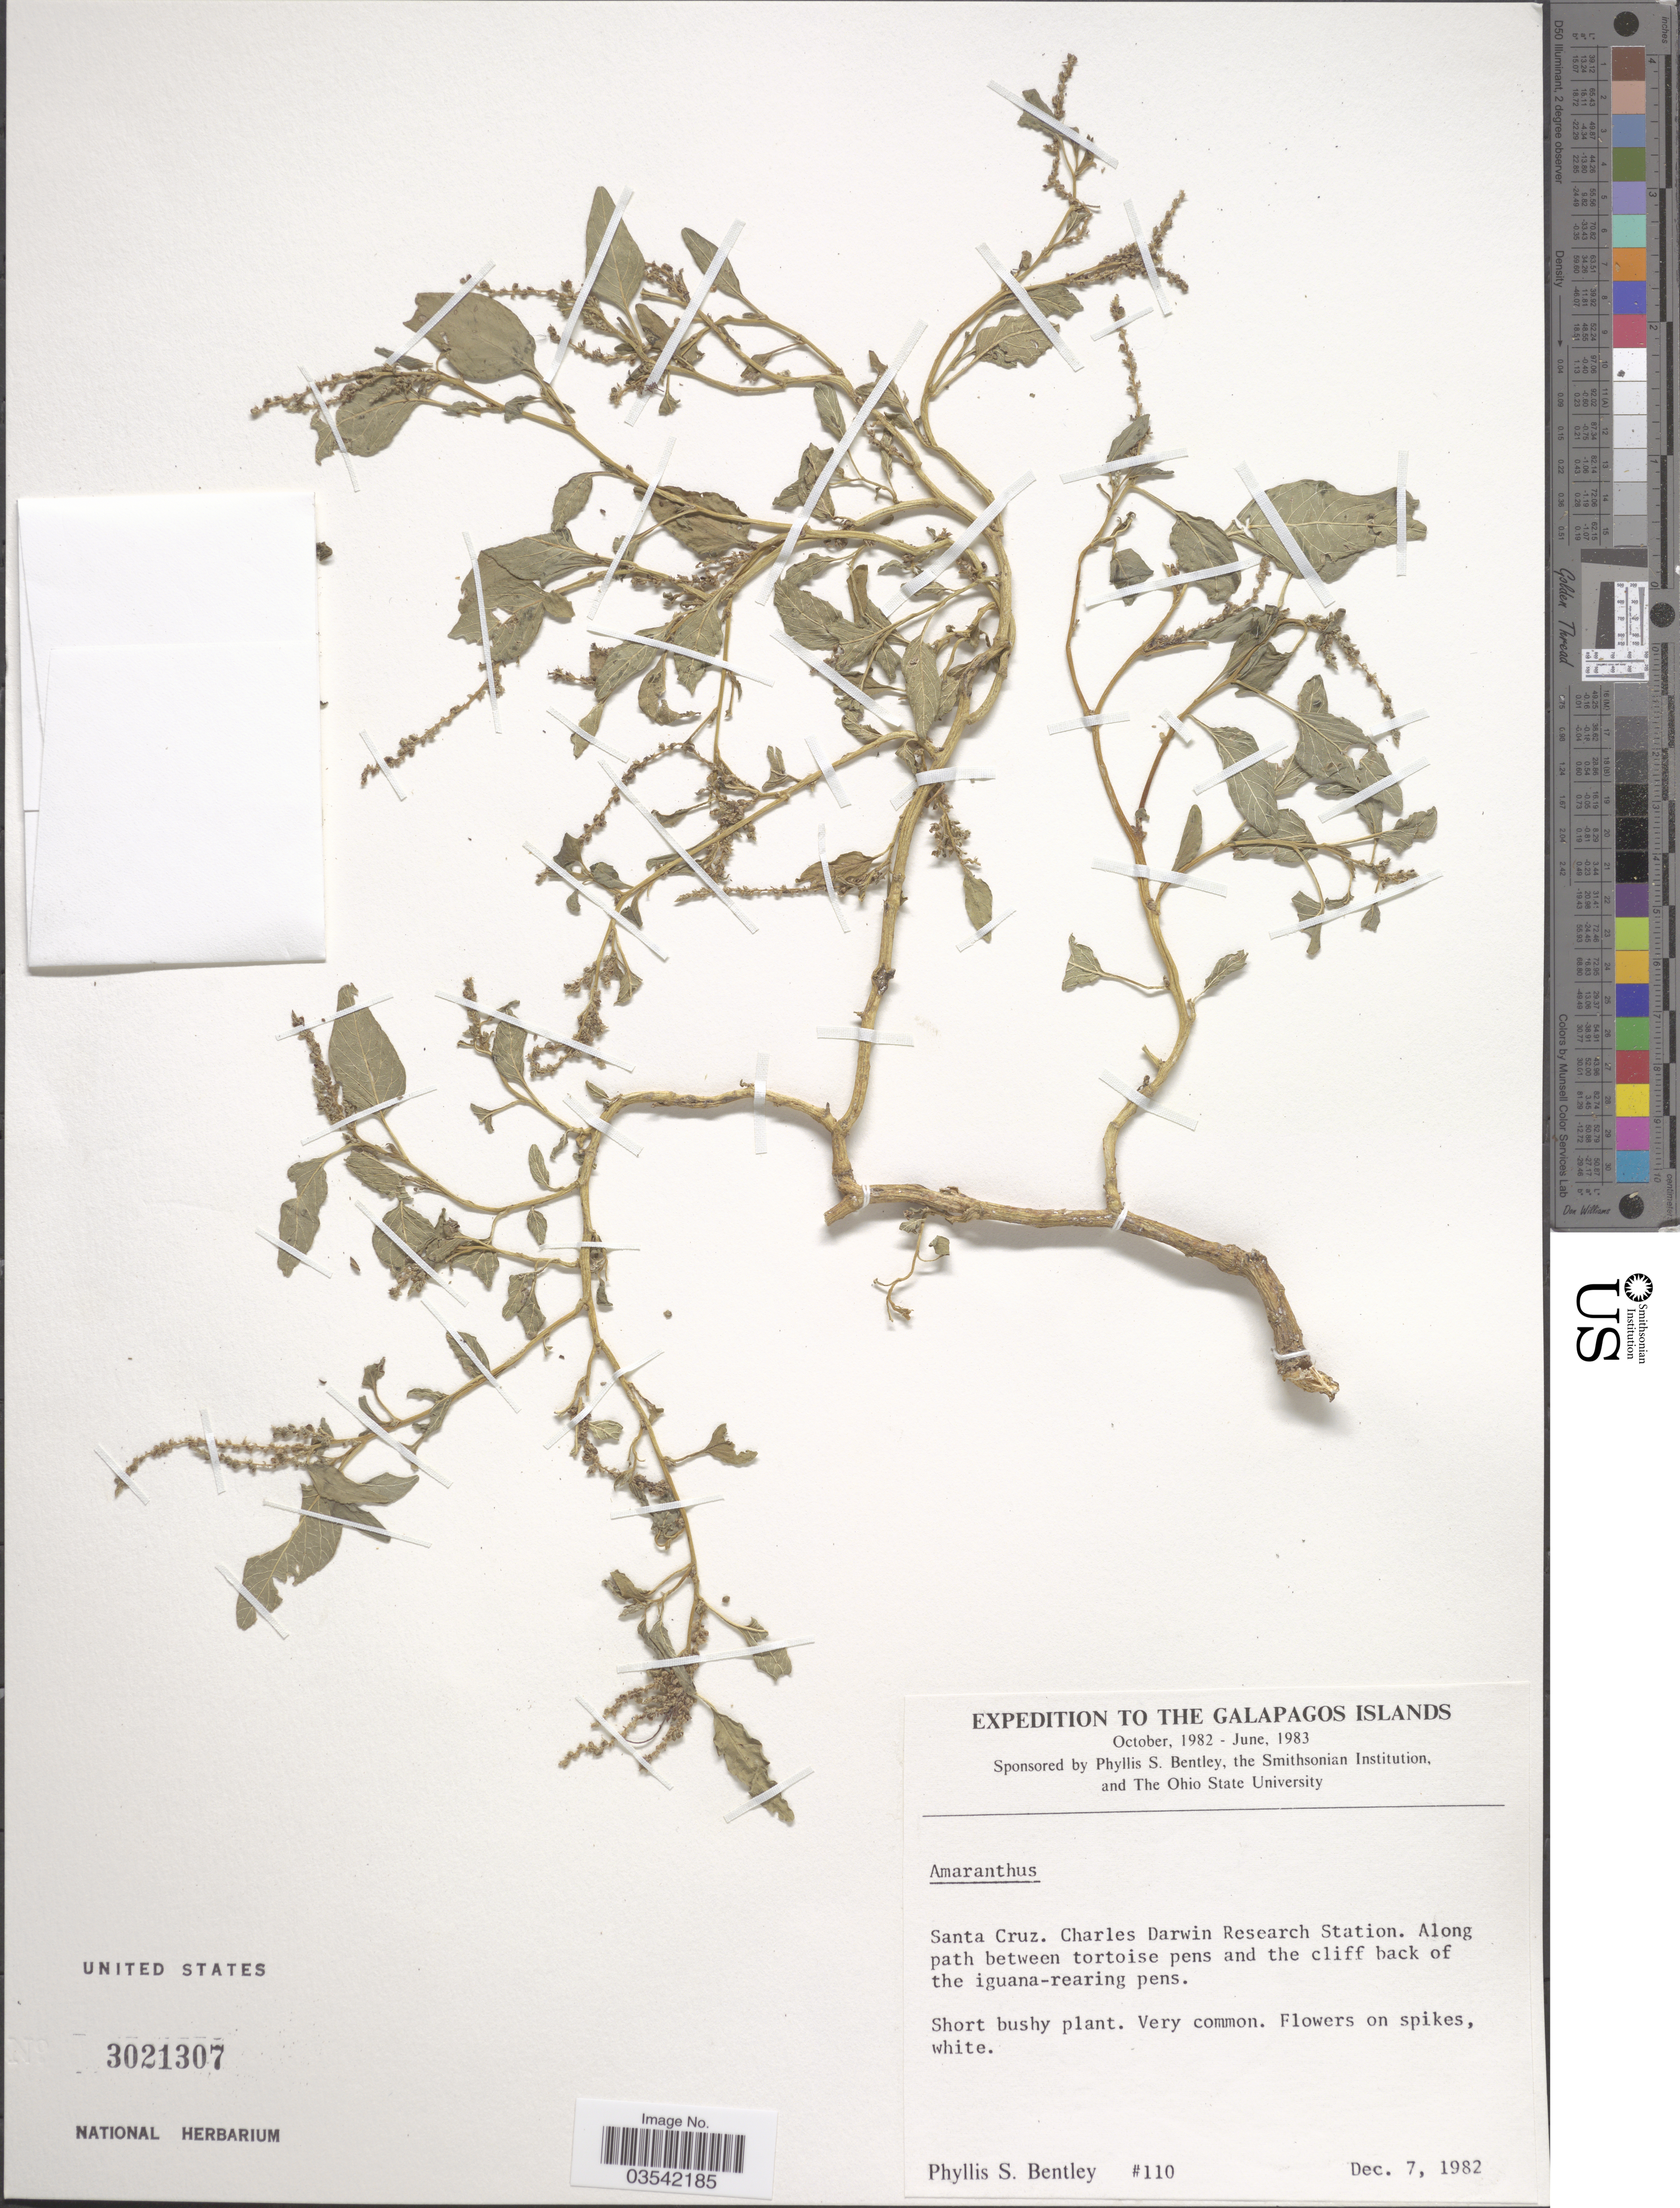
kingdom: Plantae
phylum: Tracheophyta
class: Magnoliopsida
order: Caryophyllales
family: Amaranthaceae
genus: Amaranthus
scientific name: Amaranthus sp.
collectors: P. S. Bentley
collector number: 110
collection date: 1982-12-07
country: Ecuador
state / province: Colón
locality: Galapagos Islands. Santa Cruz, Charles Darwin Research Station. Along path running between tortoise pens and the cliff back of the iguana-rearing pens.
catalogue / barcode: US 3021307